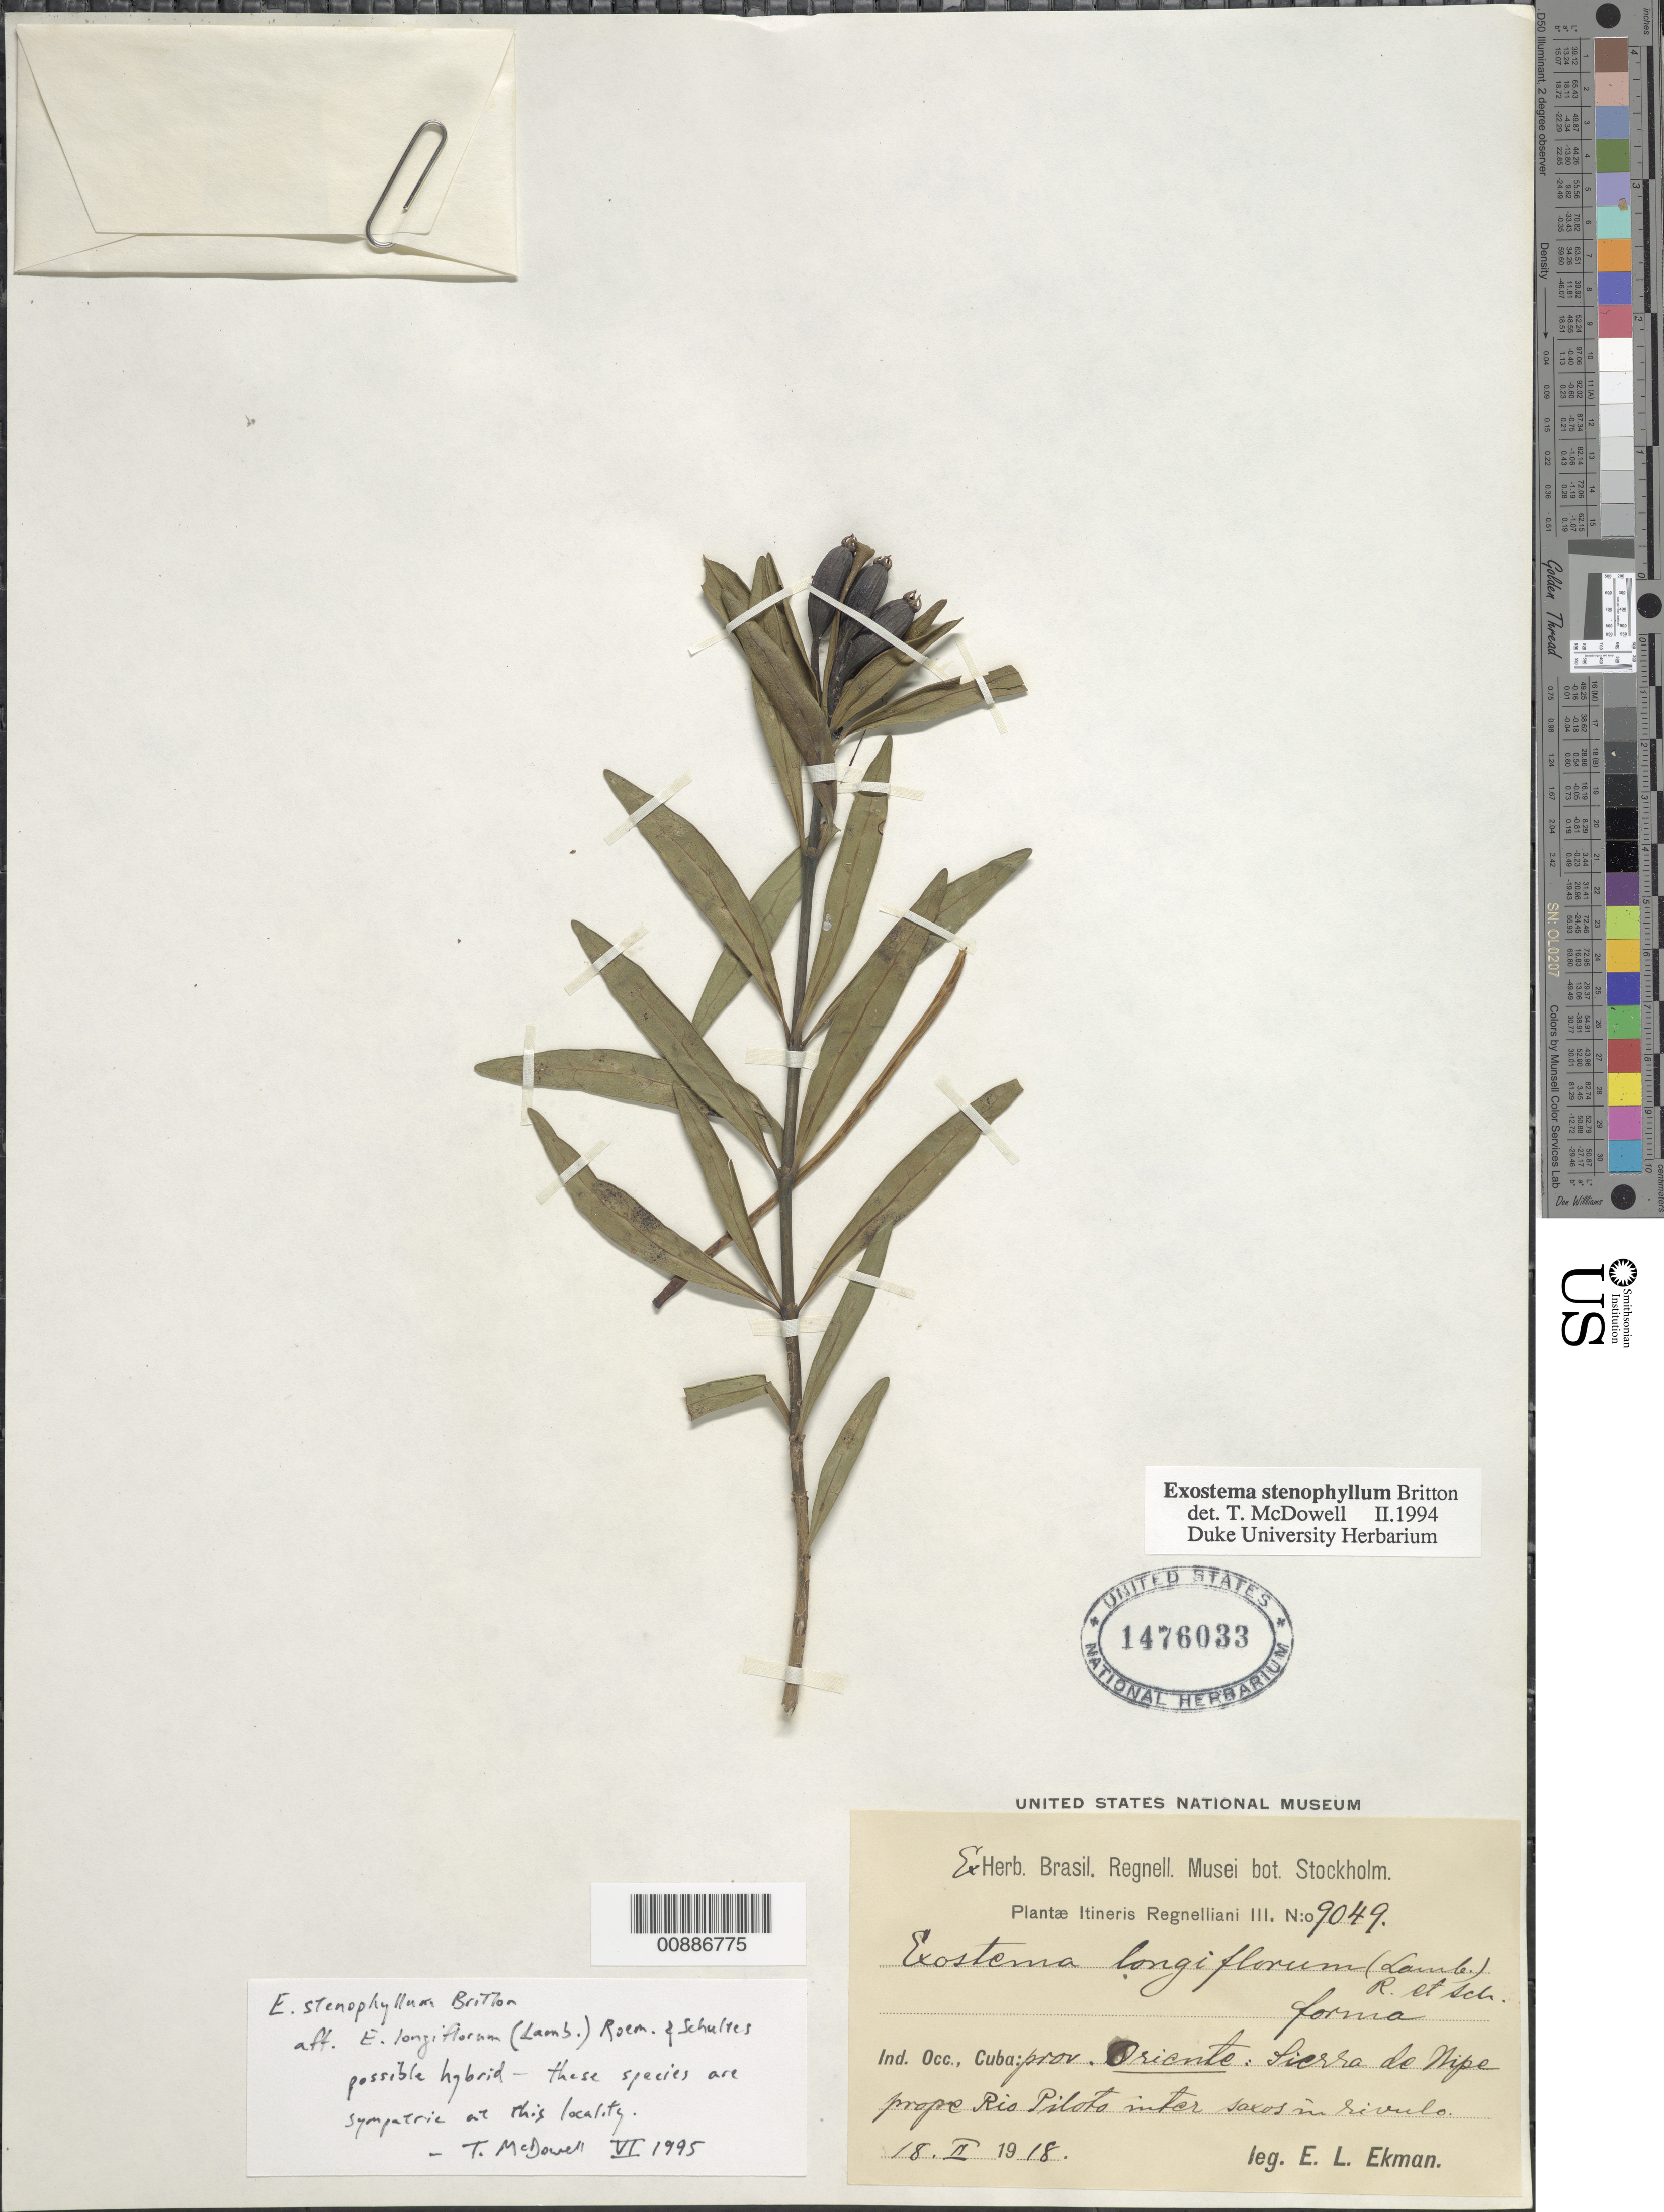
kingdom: Plantae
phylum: Tracheophyta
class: Magnoliopsida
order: Gentianales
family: Rubiaceae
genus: Exostema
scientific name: Exostema stenophyllum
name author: Britton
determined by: McDowell, T.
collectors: E. L. Ekman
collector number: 9049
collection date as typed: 18 Feb 1918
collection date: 1918-02-18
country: Cuba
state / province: Oriente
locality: Sierra de Nipe prope Rio Piloto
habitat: Prope rio, inter saxos in rivulo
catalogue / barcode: US 1476033